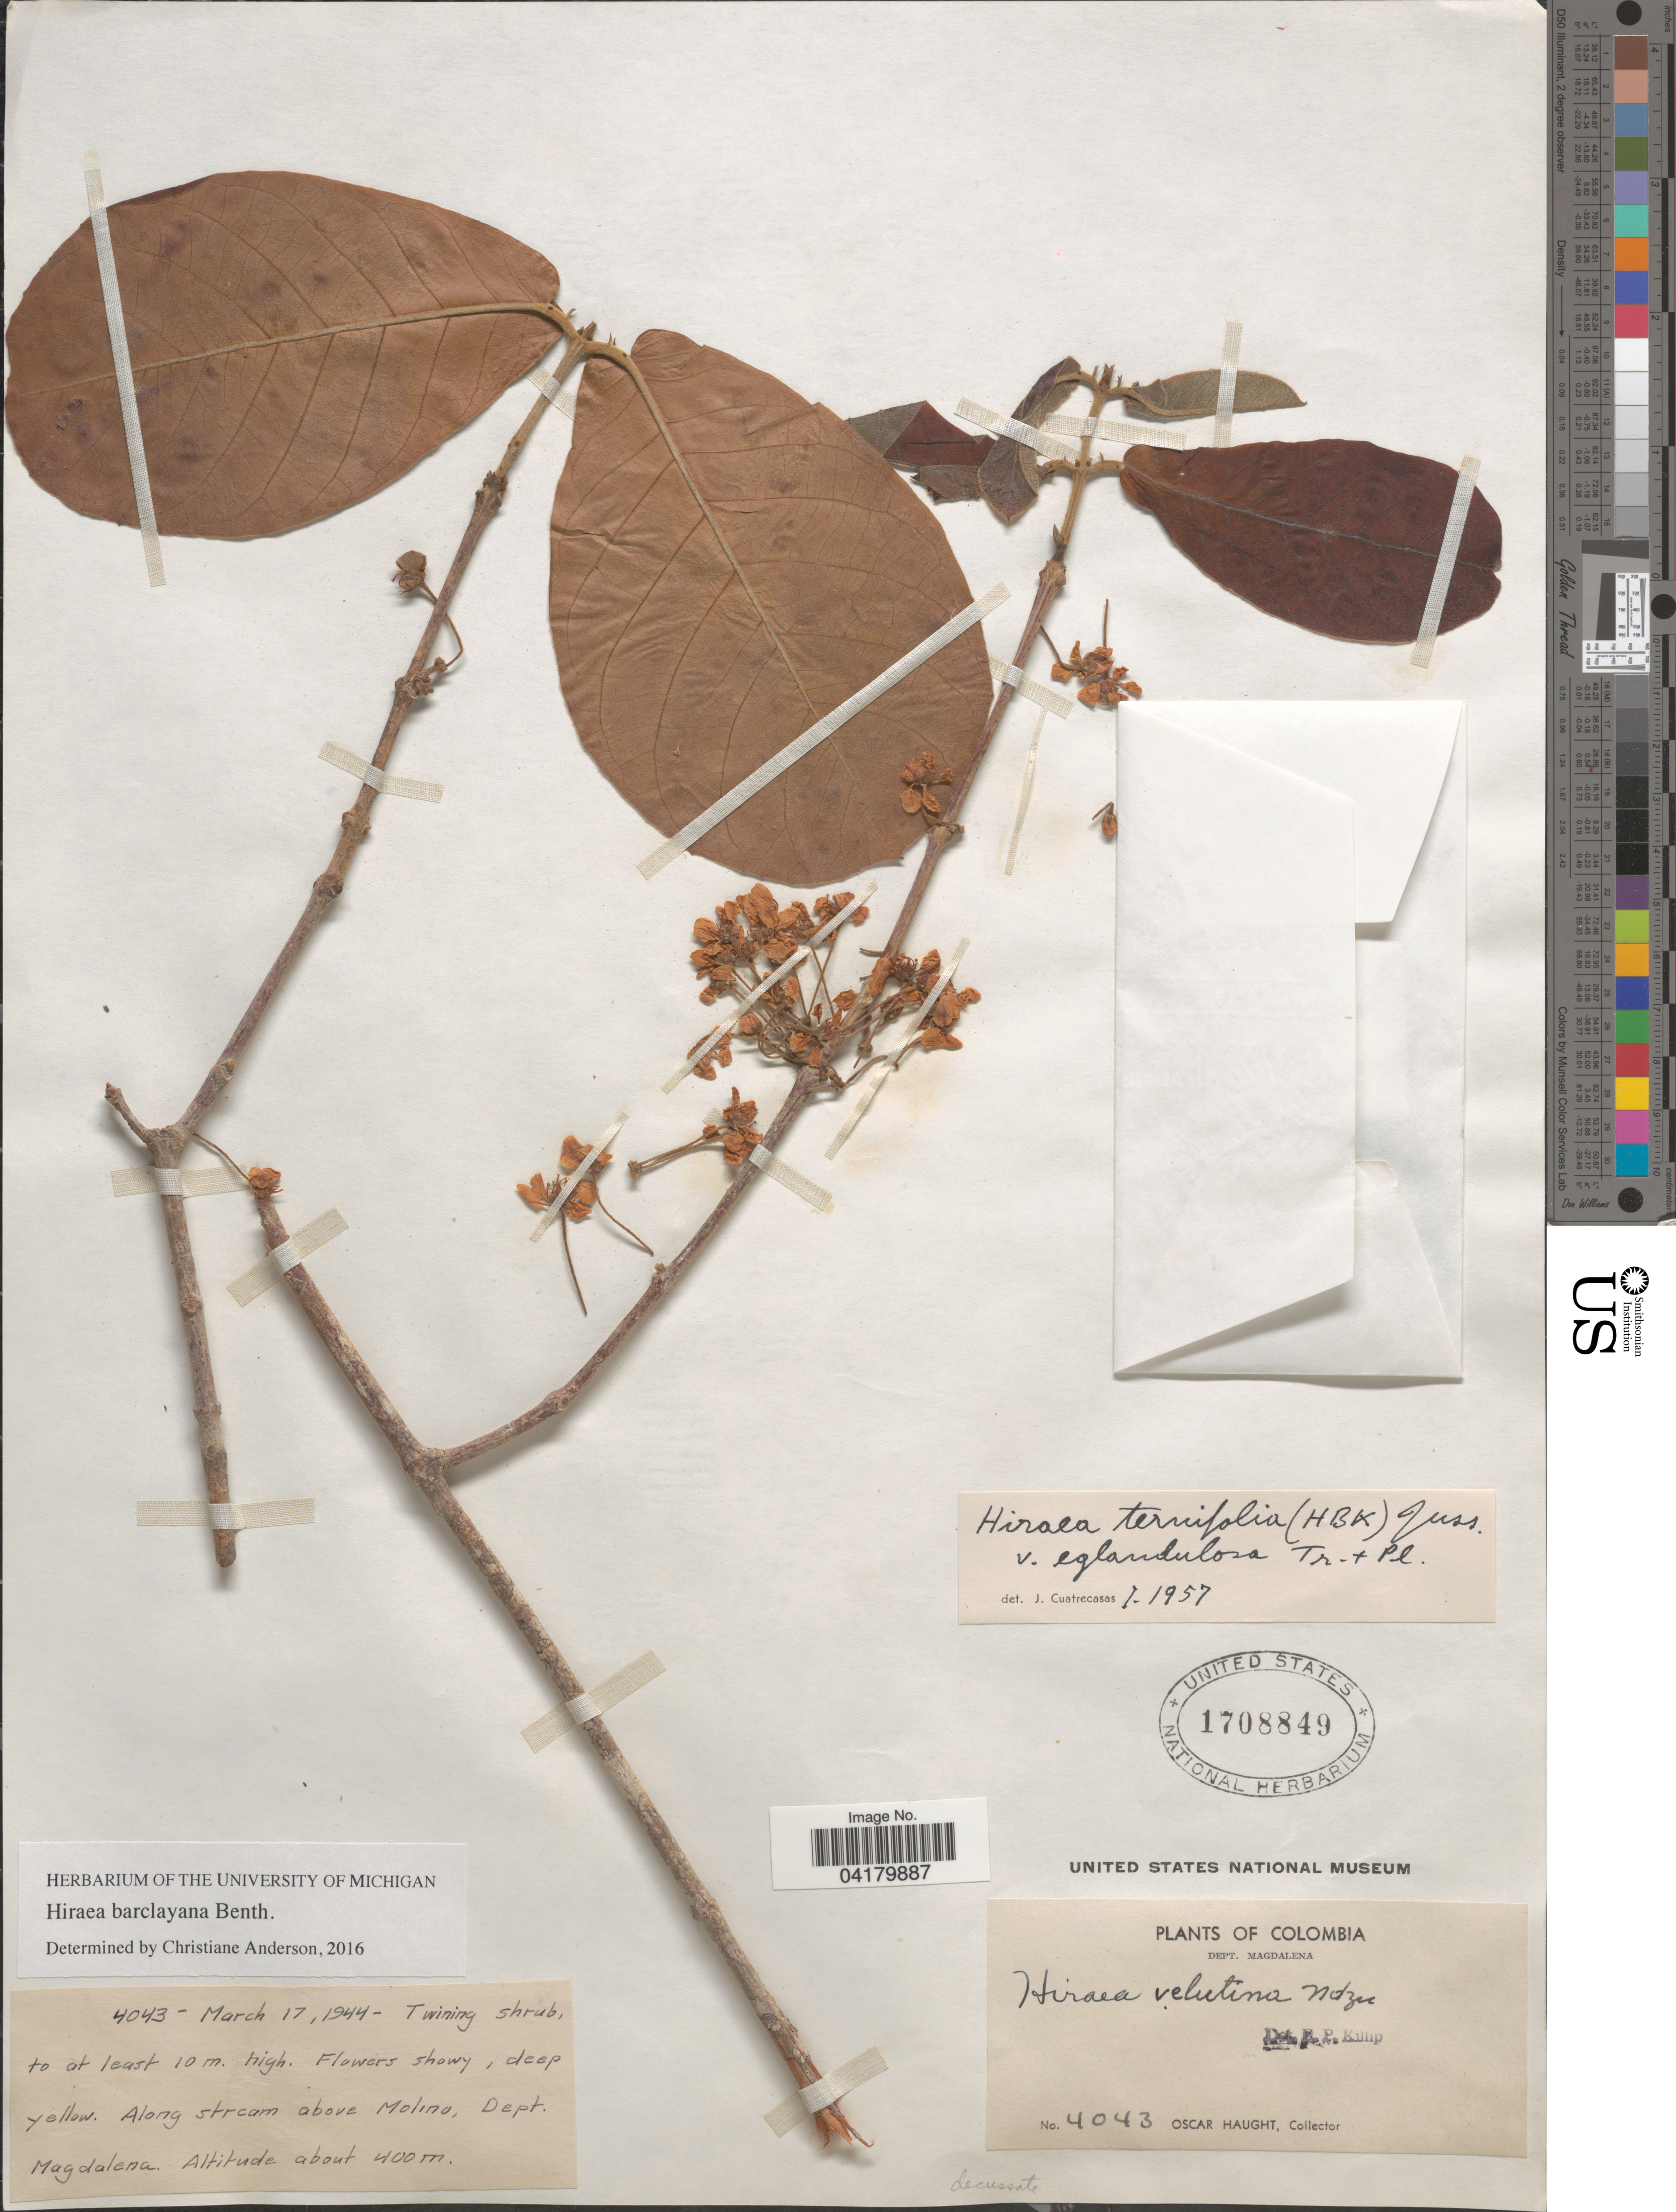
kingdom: Plantae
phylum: Tracheophyta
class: Magnoliopsida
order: Malpighiales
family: Malpighiaceae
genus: Hiraea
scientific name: Hiraea barclayana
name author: Benth.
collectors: O. Haught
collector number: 4043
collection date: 1944-03-17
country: Colombia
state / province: Magdalena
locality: Along stream above Molina, Dept. Magdalena.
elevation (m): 400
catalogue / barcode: US 1708849